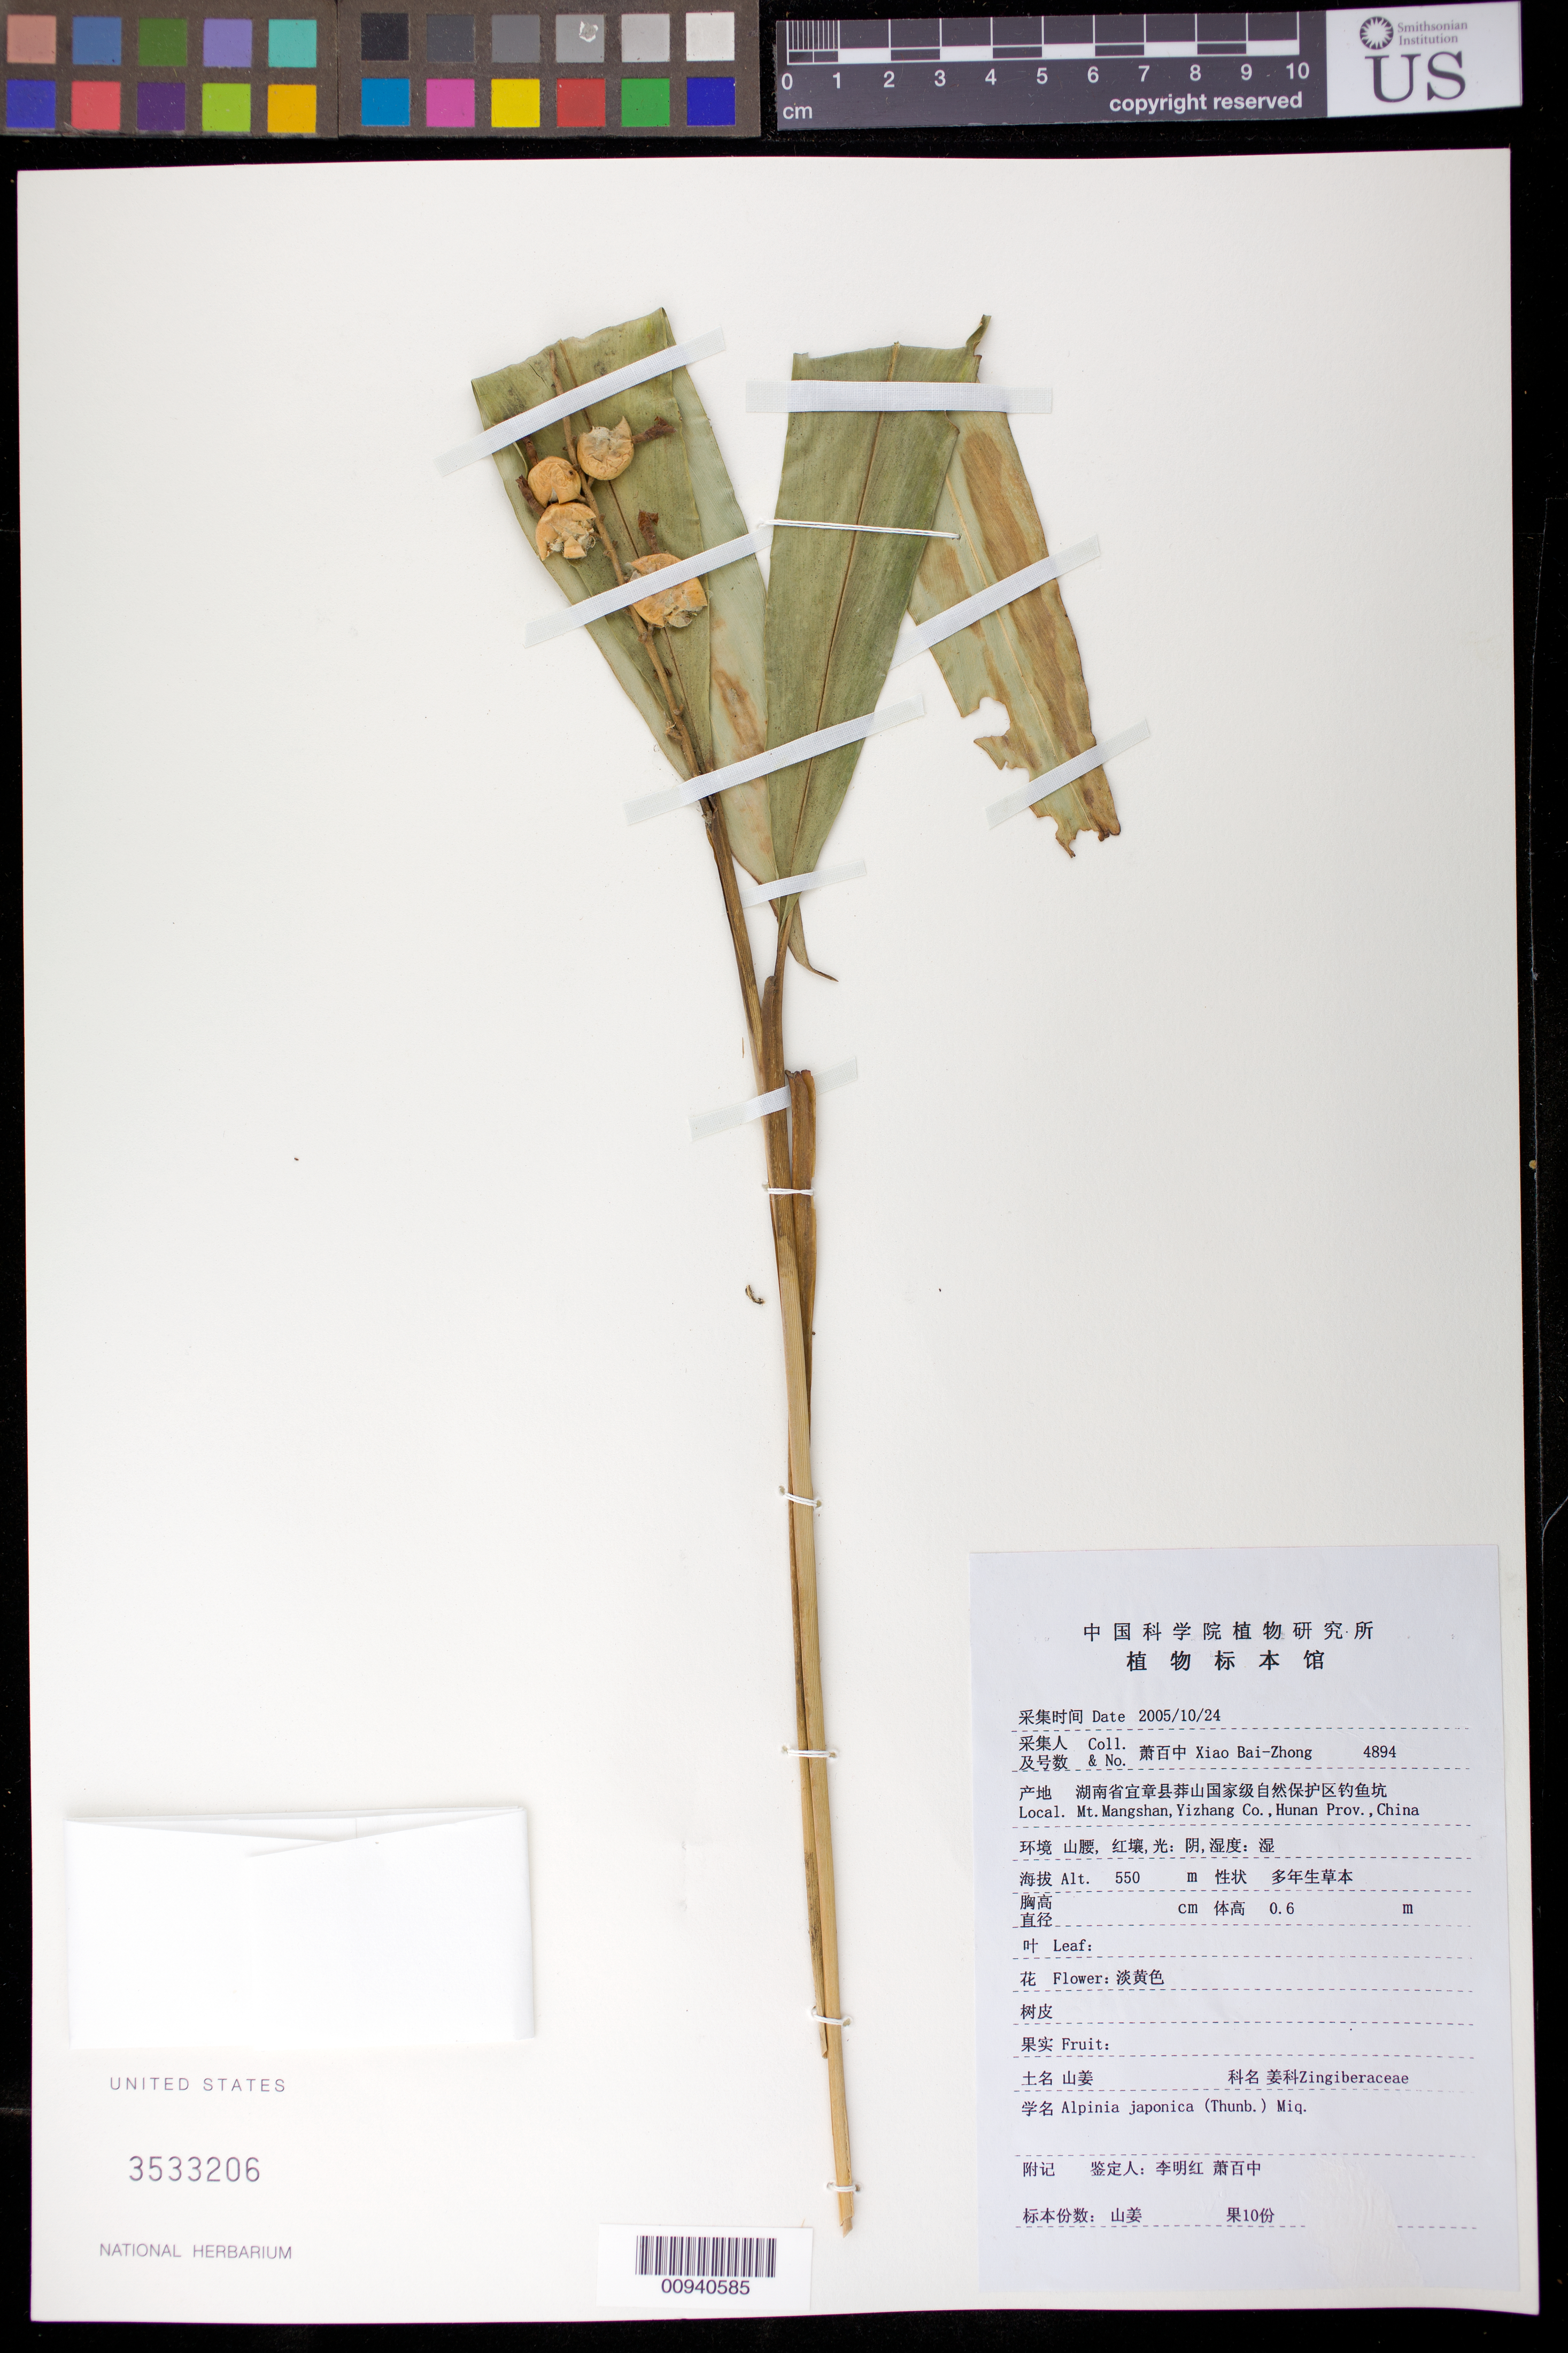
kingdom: Plantae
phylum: Tracheophyta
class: Liliopsida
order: Zingiberales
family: Zingiberaceae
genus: Alpinia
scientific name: Alpinia japonica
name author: (Thunb.) Miq.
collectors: B. Z. Xiao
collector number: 4894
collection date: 2005-10-24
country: China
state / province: Hunan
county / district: Yizhang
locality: Mt. Mangshan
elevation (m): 550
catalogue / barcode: US 3533206